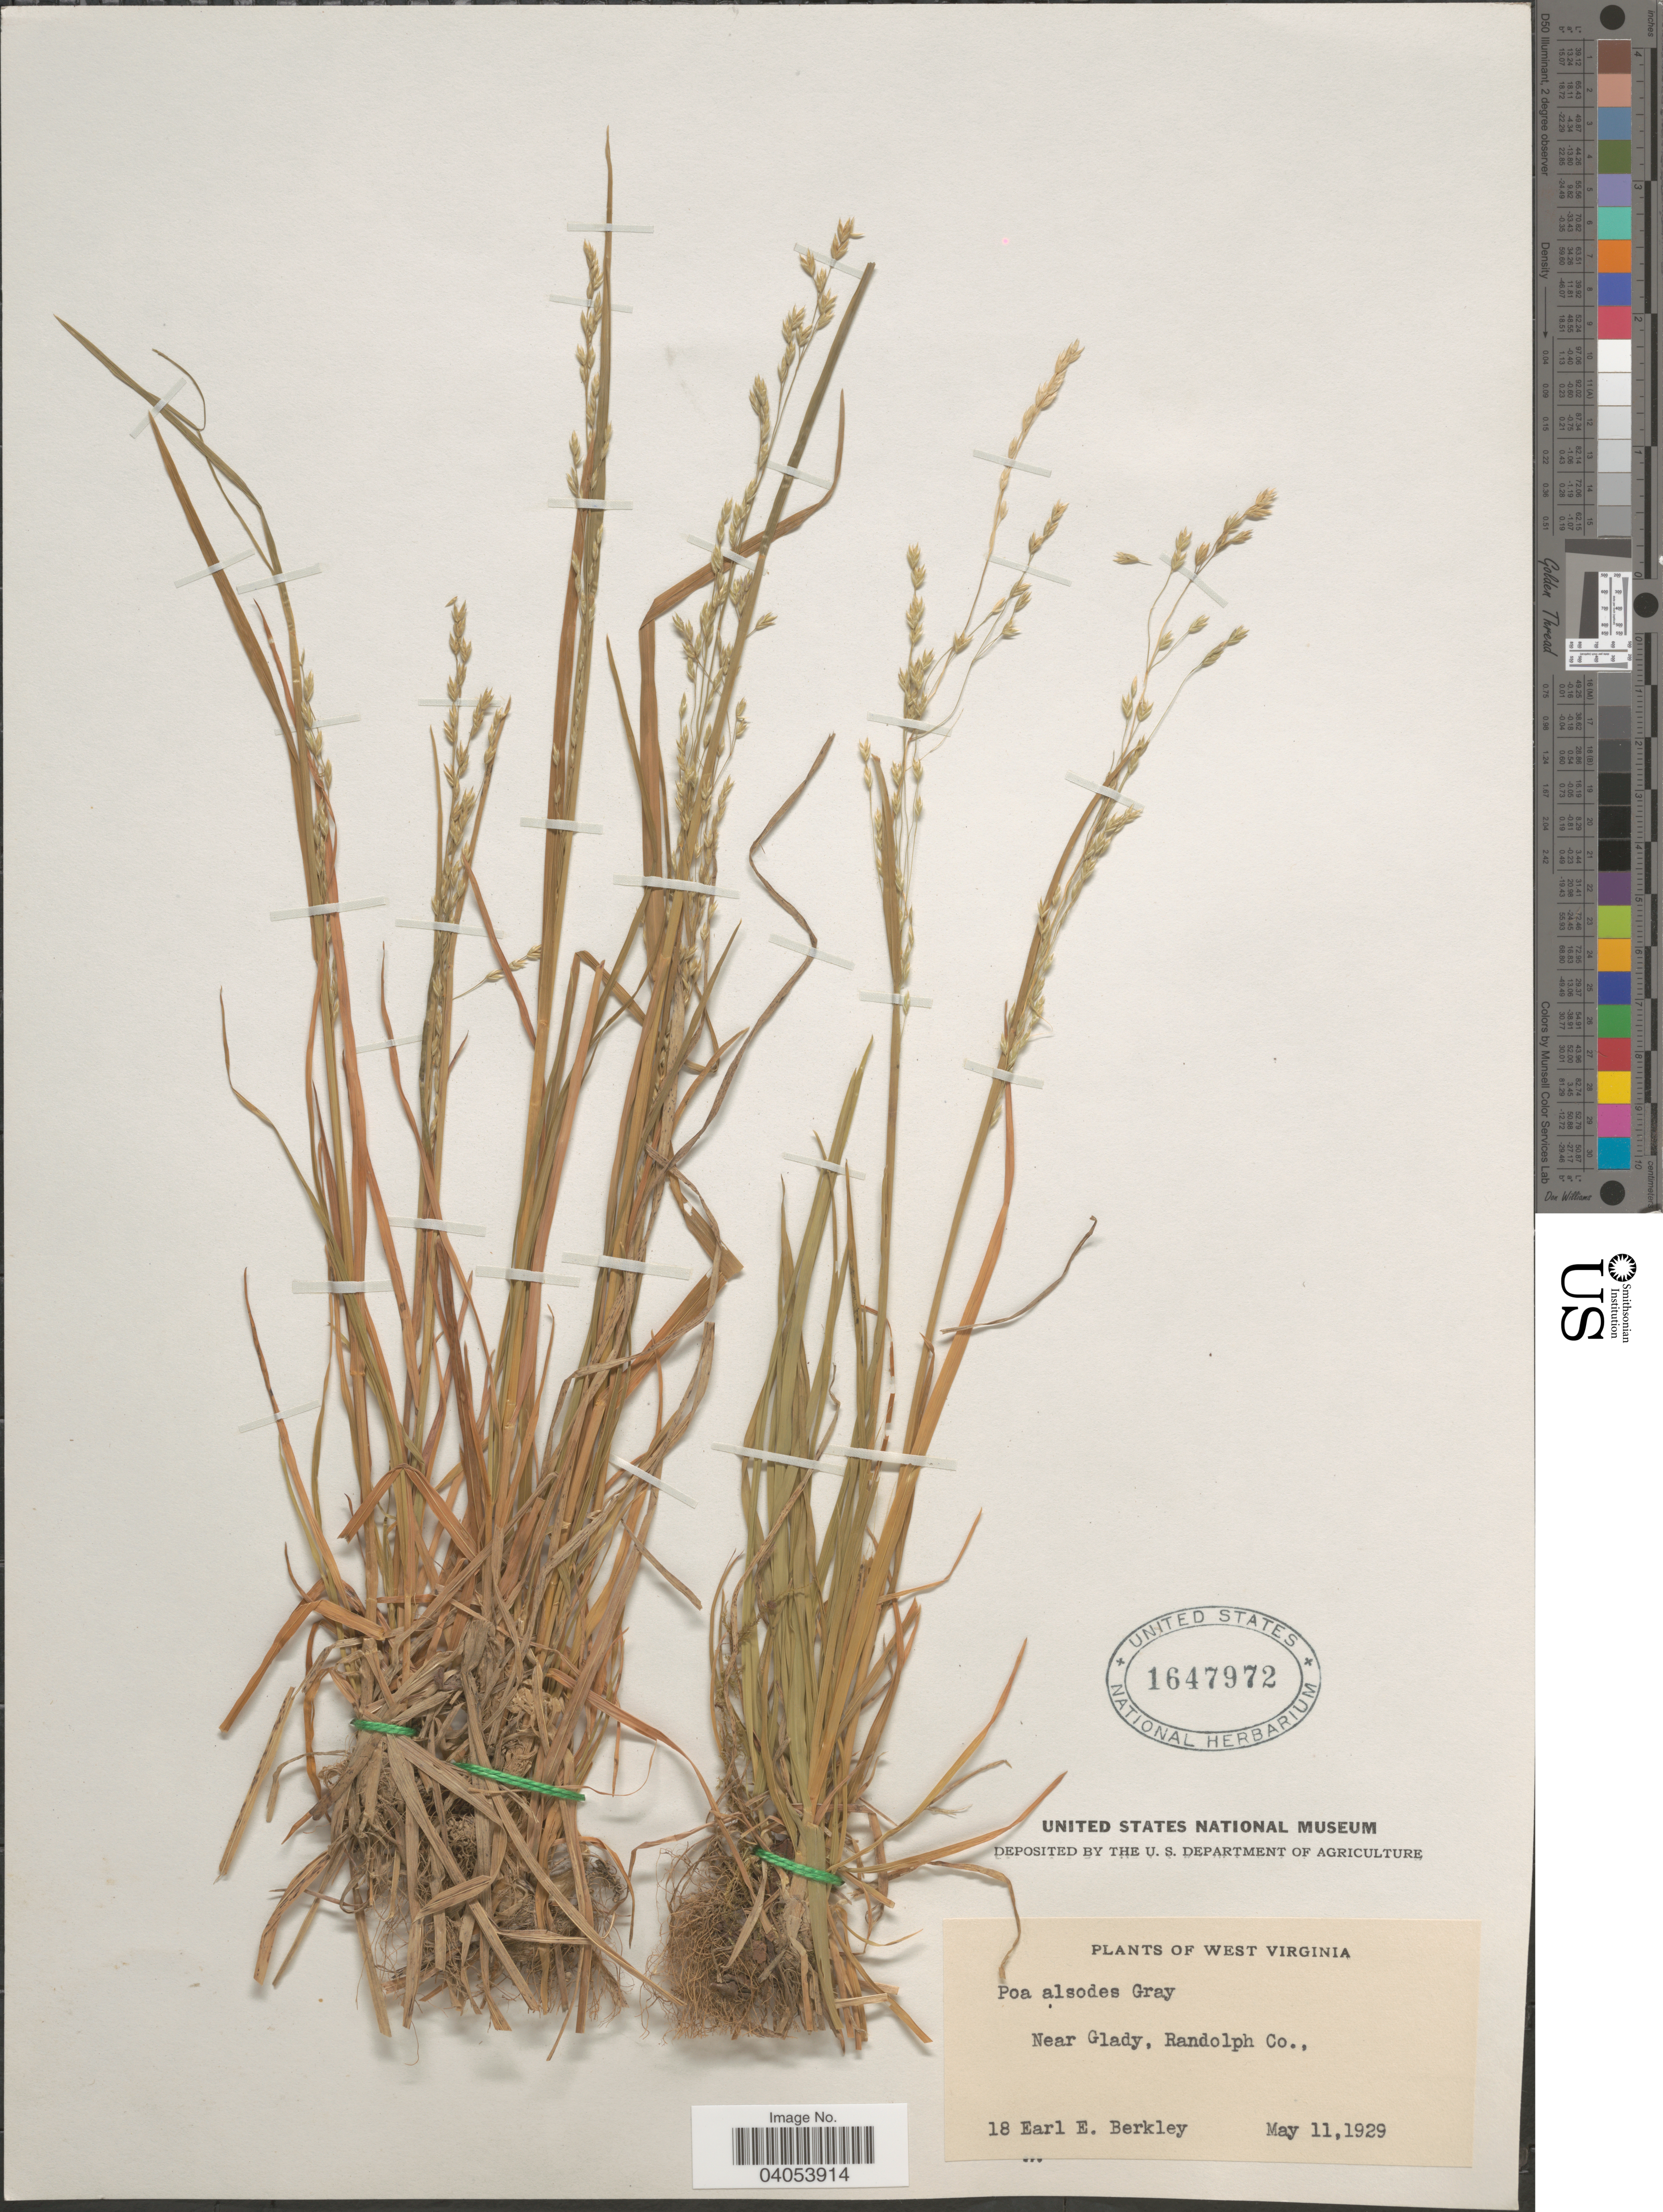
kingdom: Plantae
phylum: Tracheophyta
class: Liliopsida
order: Poales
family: Poaceae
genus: Poa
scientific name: Poa alsodes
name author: A. Gray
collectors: E. Berkley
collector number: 18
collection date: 1929-05-11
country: United States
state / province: West Virginia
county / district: Randolph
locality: Near Glady, Randolph Co.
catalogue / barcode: US 1647972